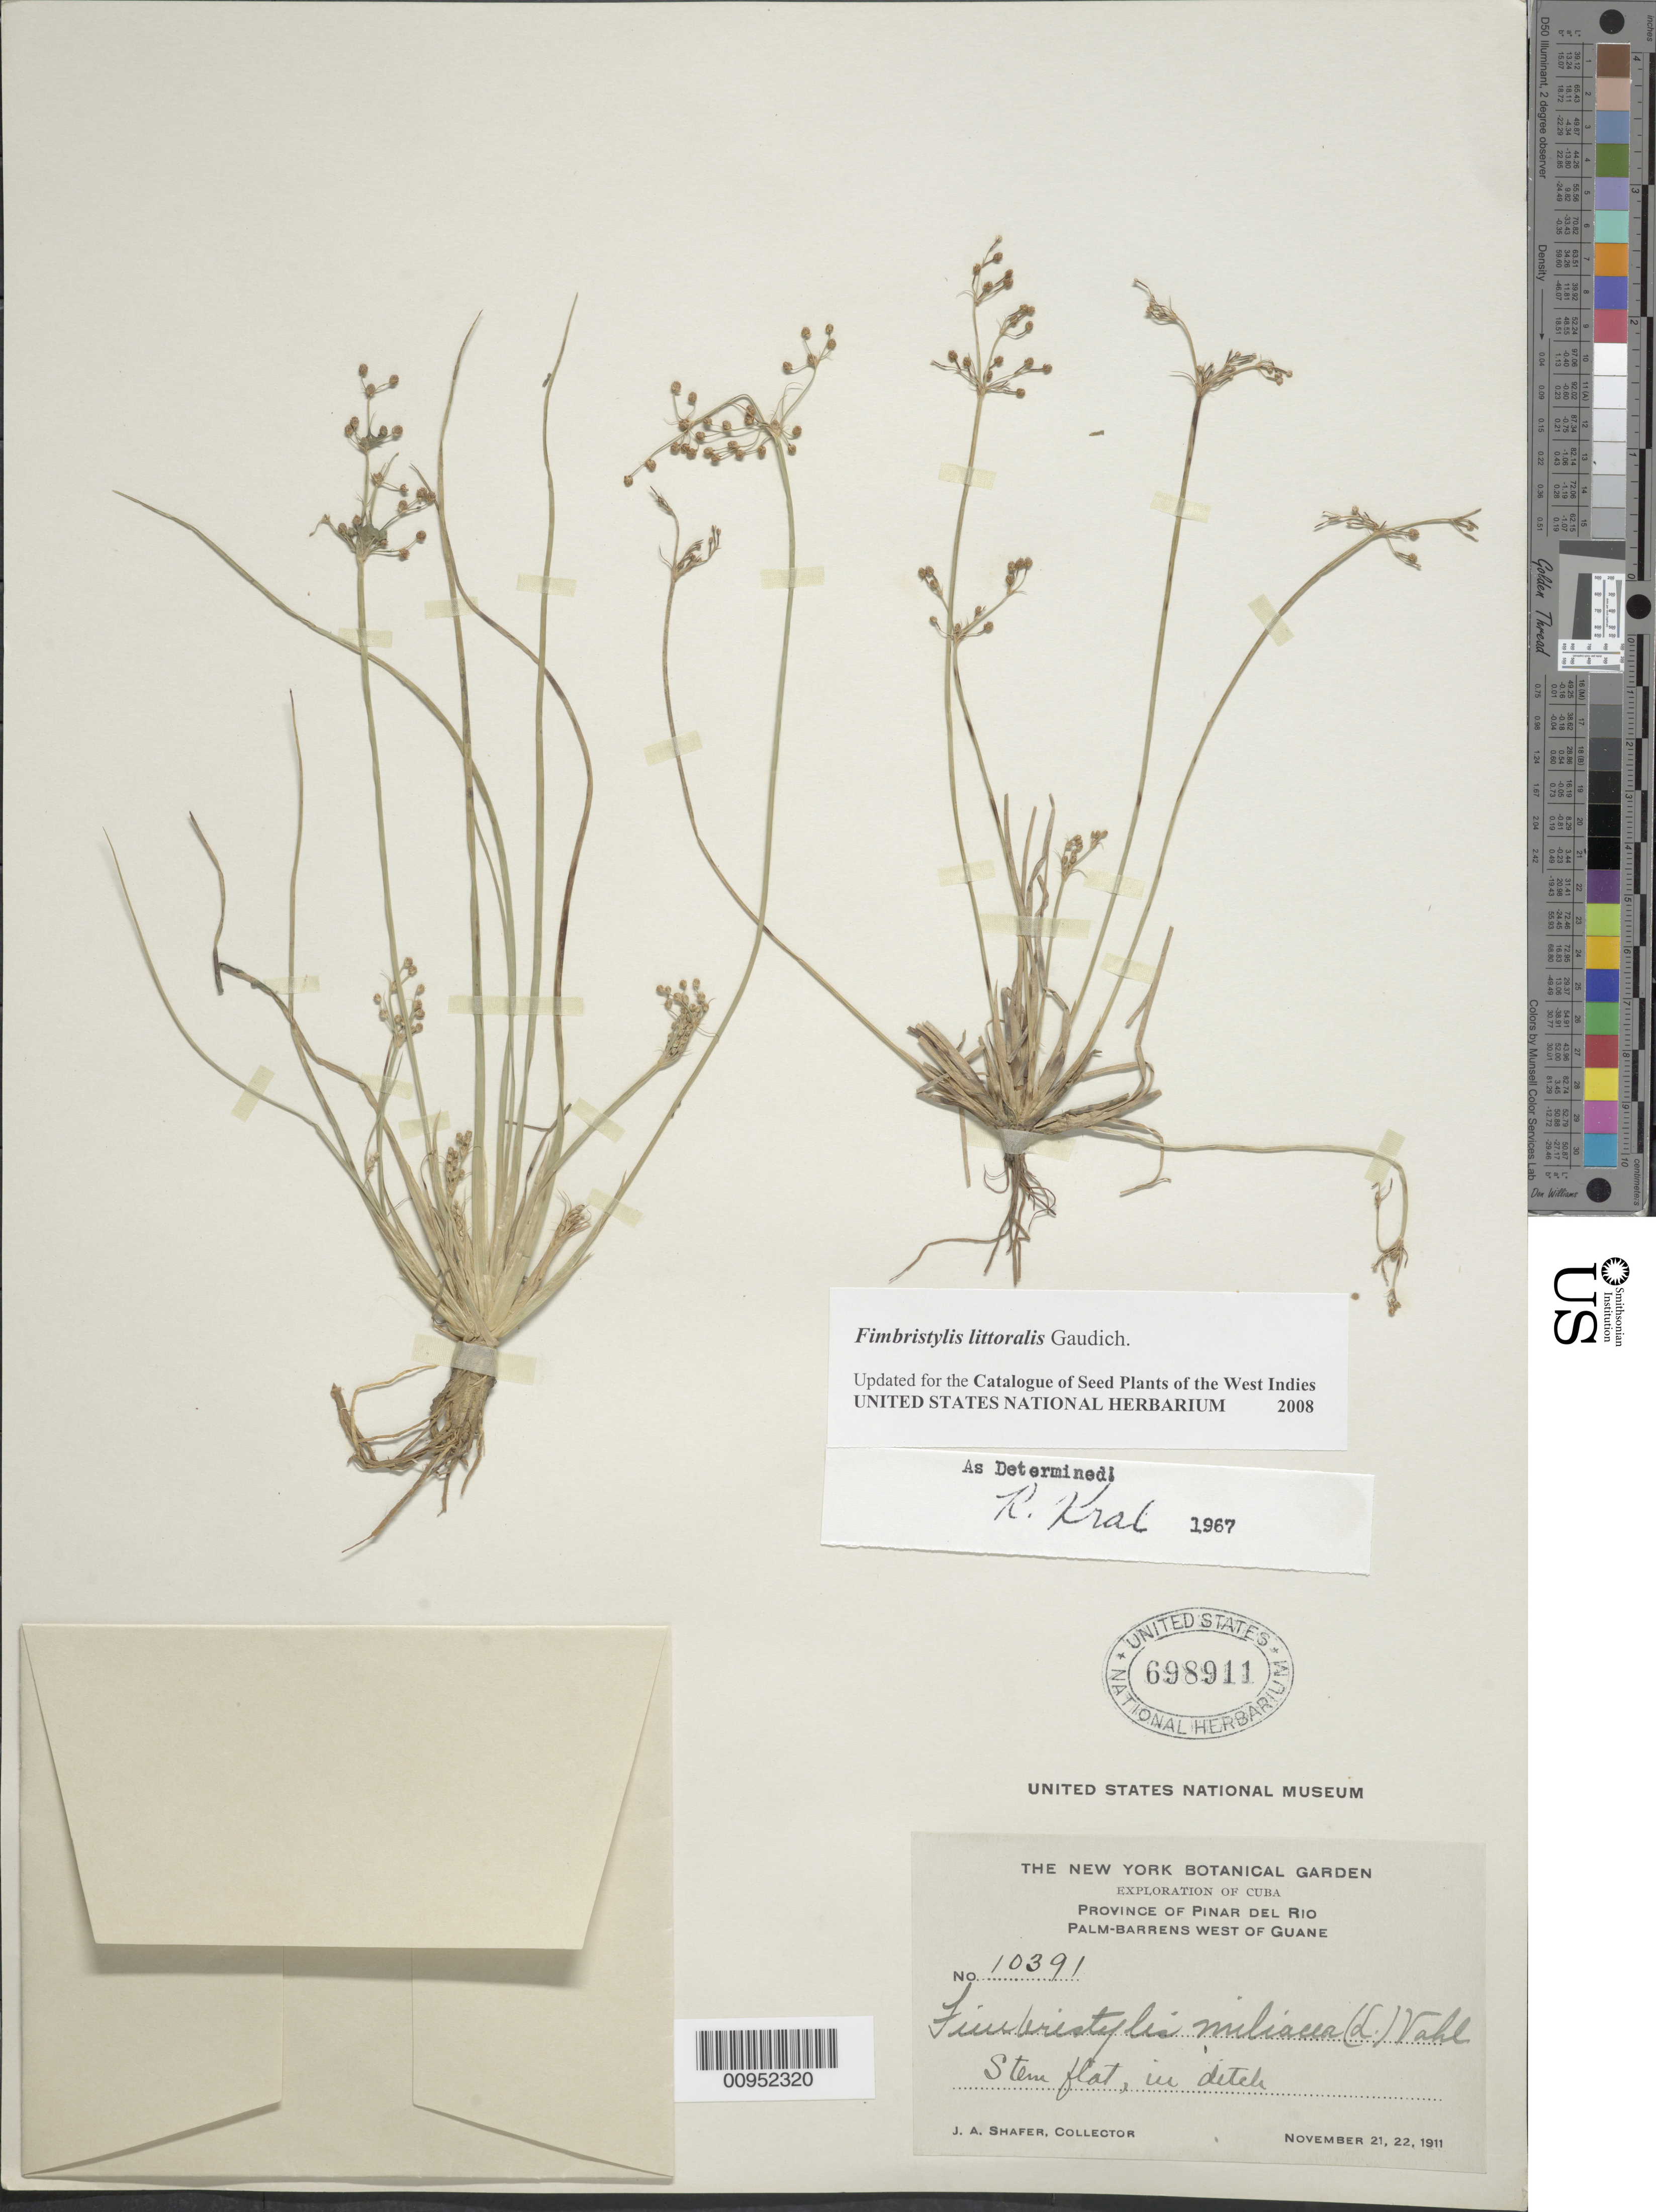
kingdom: Plantae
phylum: Tracheophyta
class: Liliopsida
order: Poales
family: Cyperaceae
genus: Fimbristylis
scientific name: Fimbristylis littoralis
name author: Gaudich.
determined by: Strong, M. T., (US), Smithsonian Institution - National Museum of Natural History (UNITED STATES)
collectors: J. A. Shafer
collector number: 10391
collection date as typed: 21 Nov 1911 to 22 Nov 1911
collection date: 1911-11-21/1911-11-22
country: Cuba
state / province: Pinar del Rio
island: Cuba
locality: Palm-barrens W of Guane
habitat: In a ditch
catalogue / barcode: US 698911